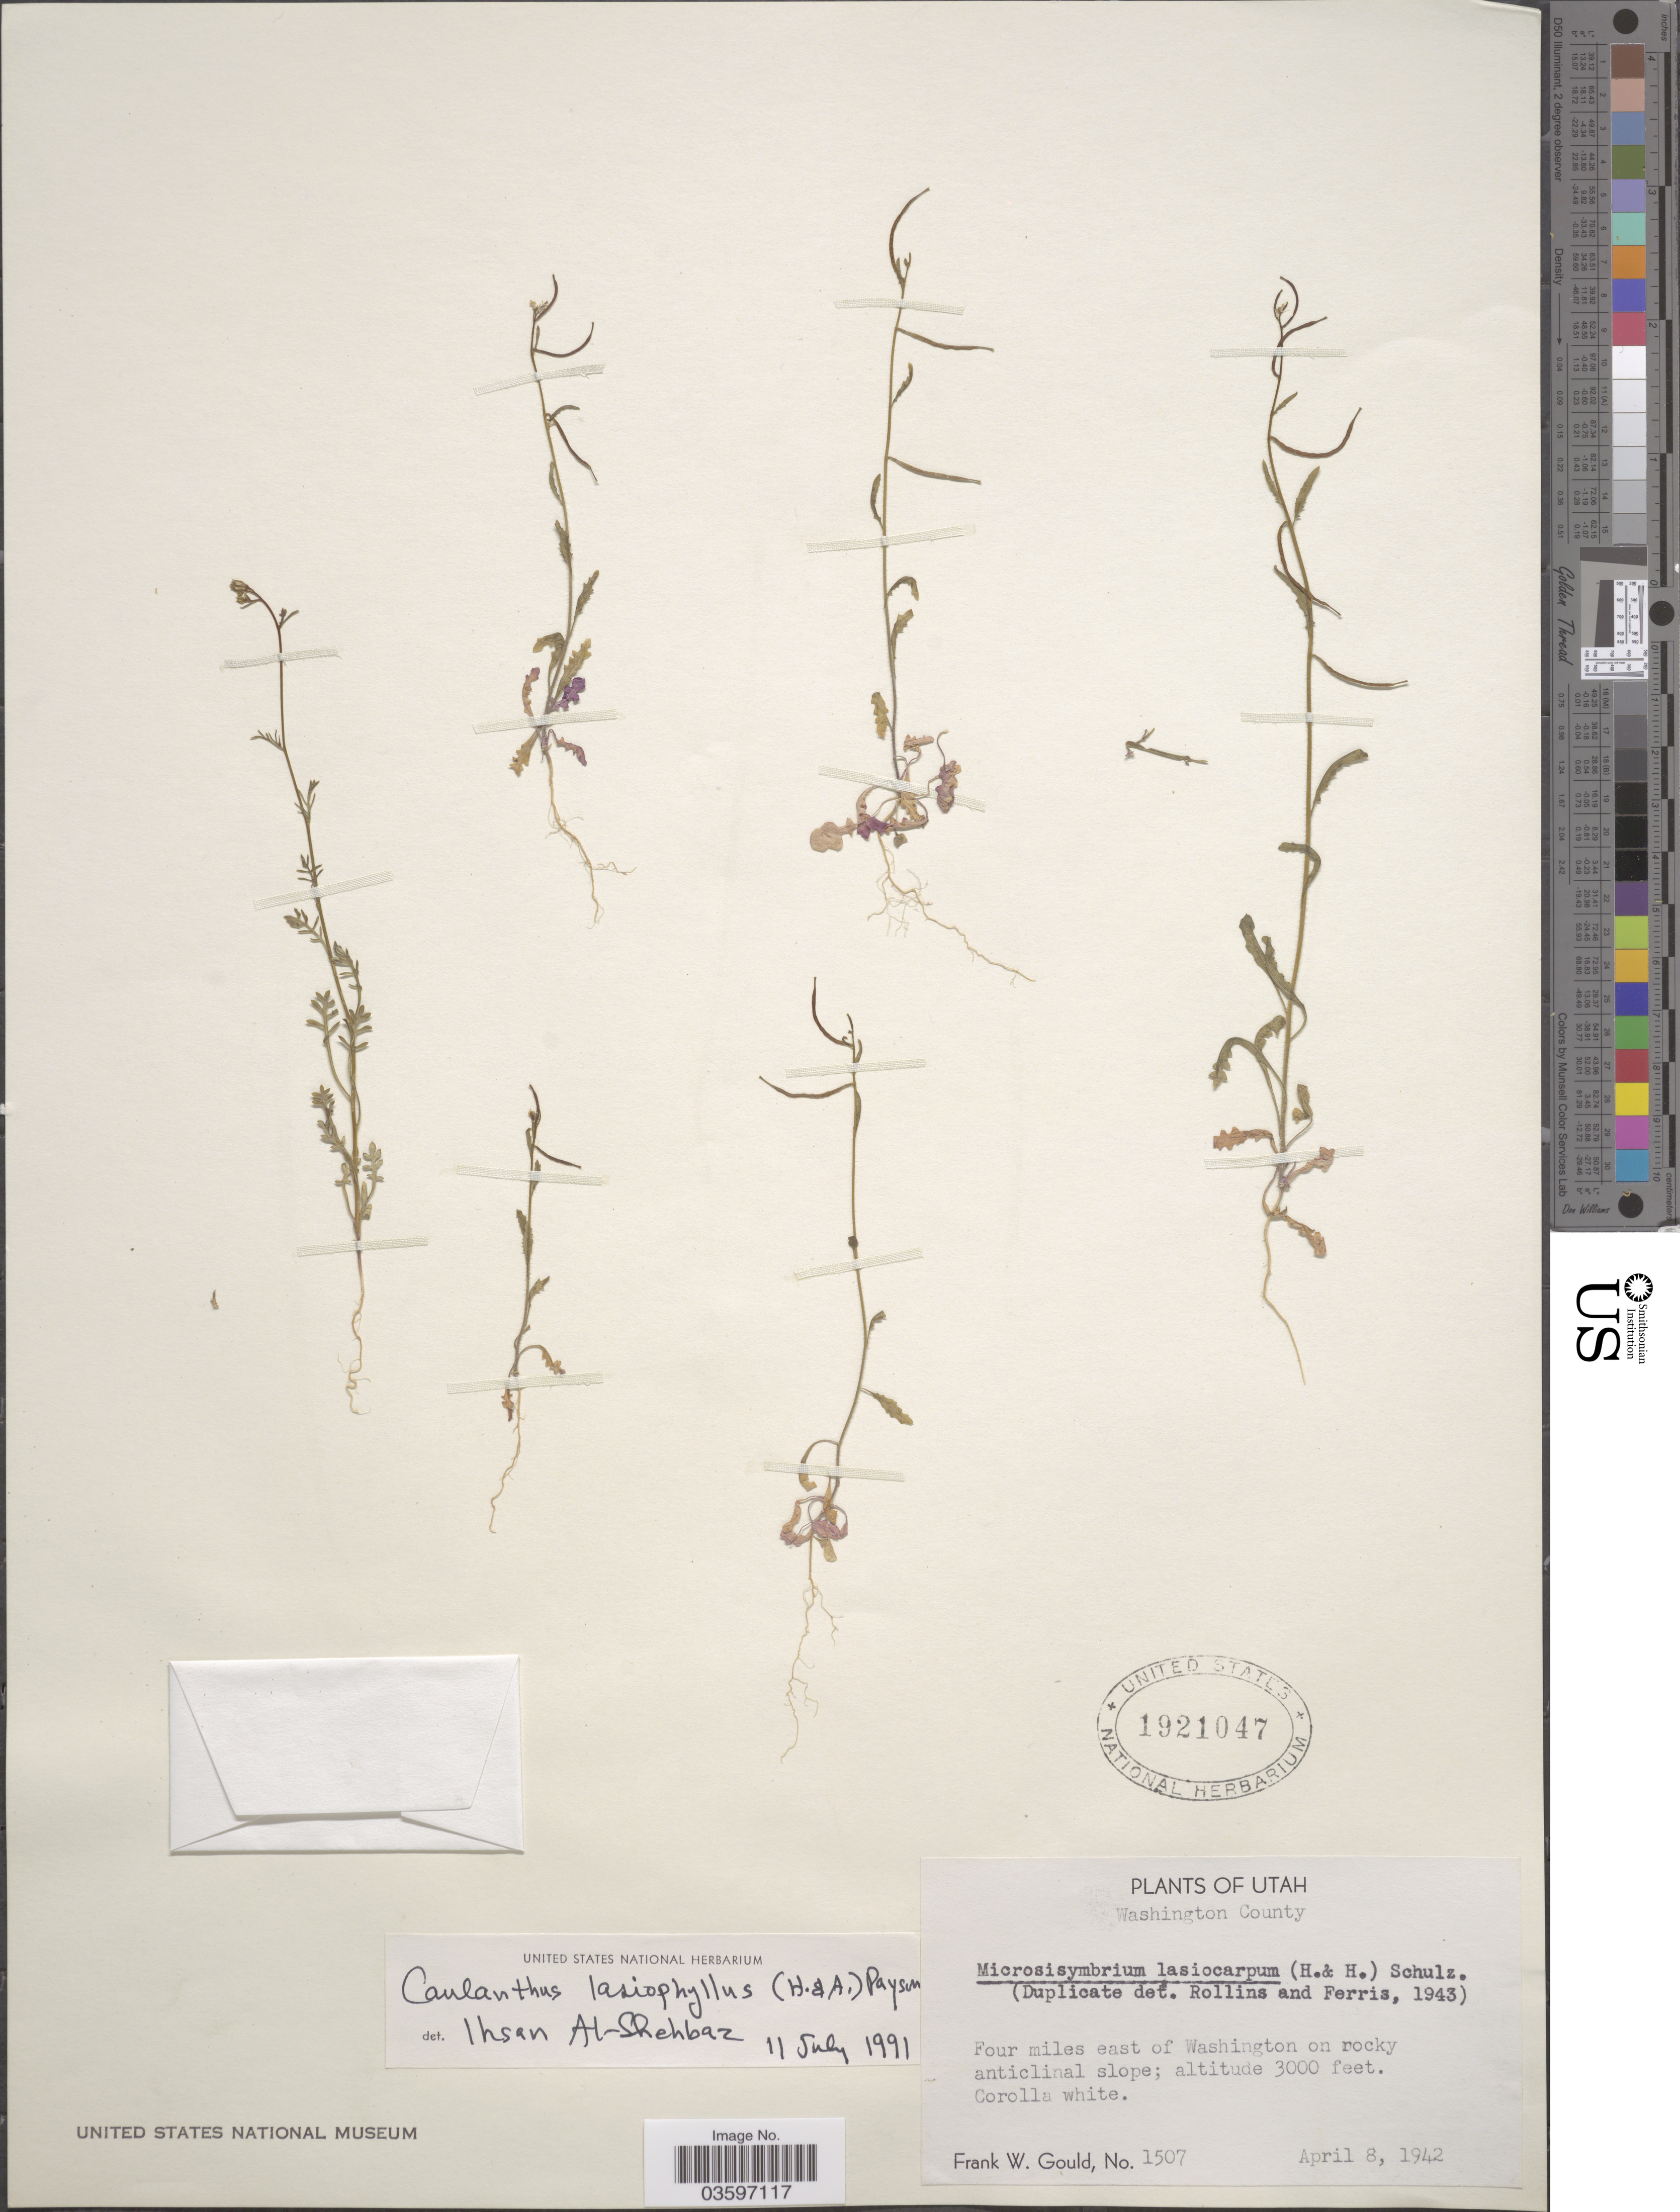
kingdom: Plantae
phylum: Tracheophyta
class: Magnoliopsida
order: Brassicales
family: Brassicaceae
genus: Caulanthus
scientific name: Caulanthus lasiophyllus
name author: (Hook. & Arn.) Payson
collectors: F. W. Gould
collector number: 1507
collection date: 1942-04-08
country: United States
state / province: Utah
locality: Washington County. Four miles east of Washington on rocky anticlinal slope.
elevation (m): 914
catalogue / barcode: US 1921047